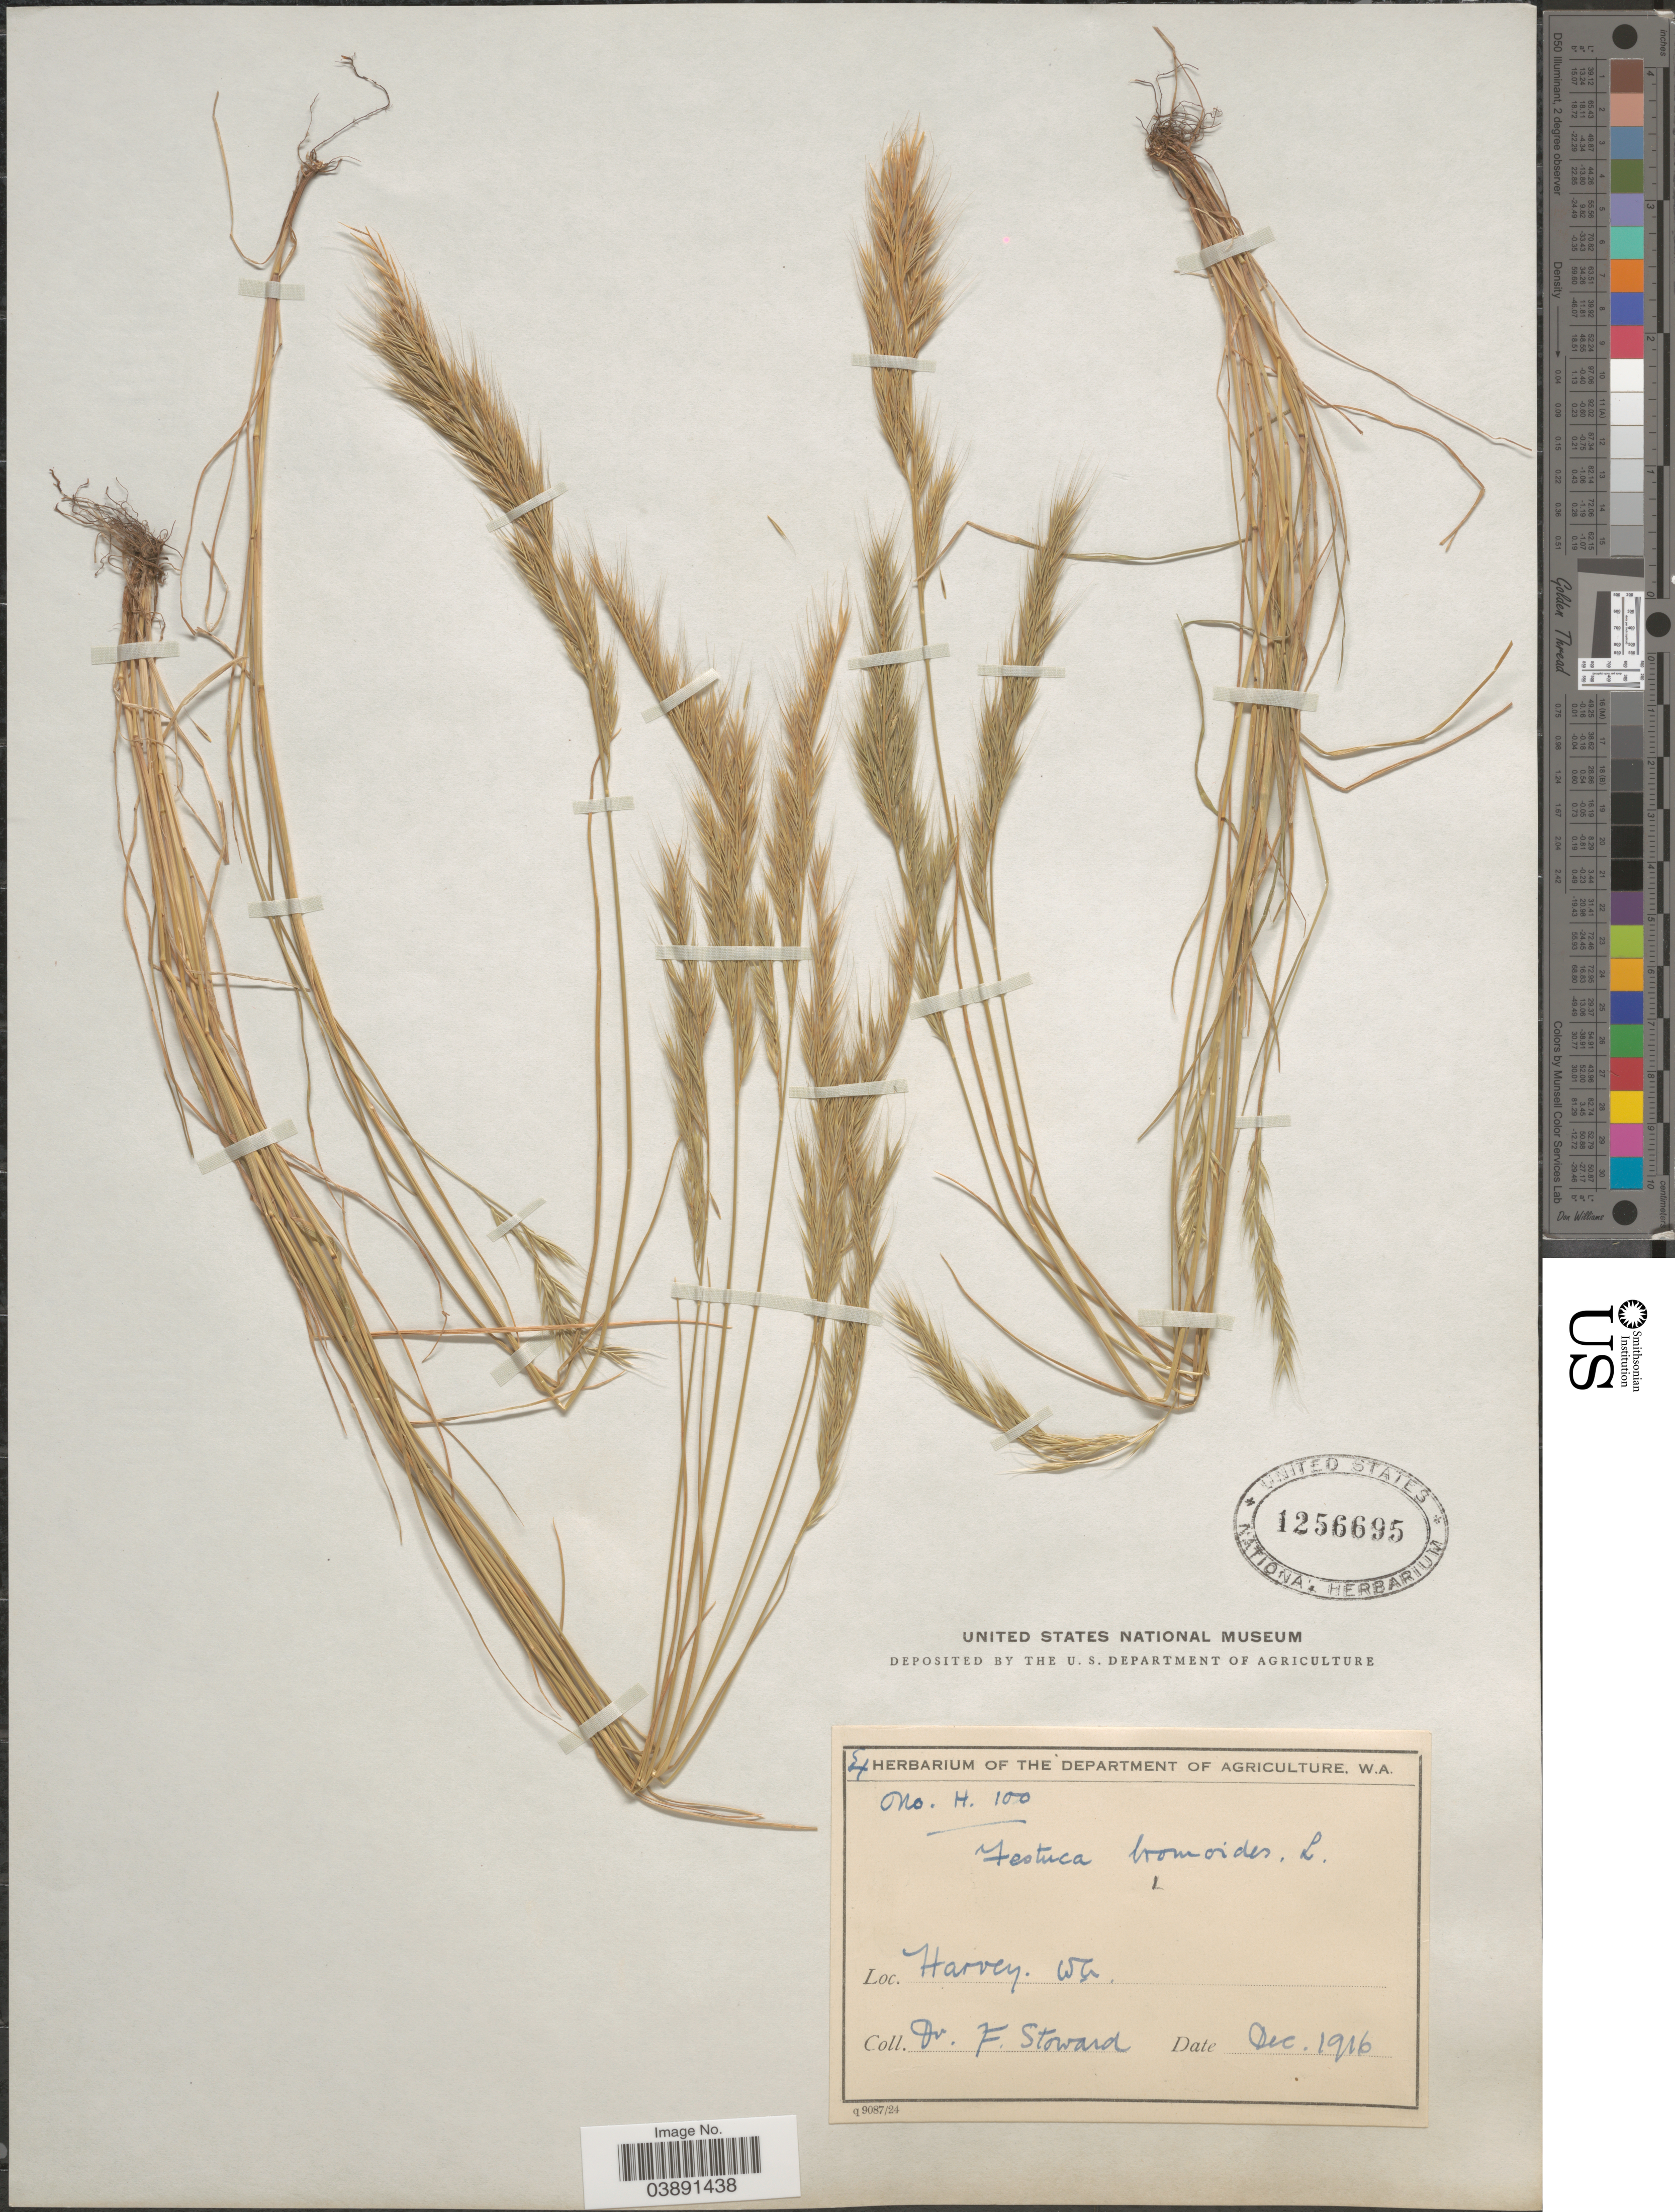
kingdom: Plantae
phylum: Tracheophyta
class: Liliopsida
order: Poales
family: Poaceae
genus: Festuca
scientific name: Festuca bromoides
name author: L.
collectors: F. Stoward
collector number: H100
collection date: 1916-12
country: Australia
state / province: Western Australia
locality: Harvey.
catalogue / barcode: US 1256695